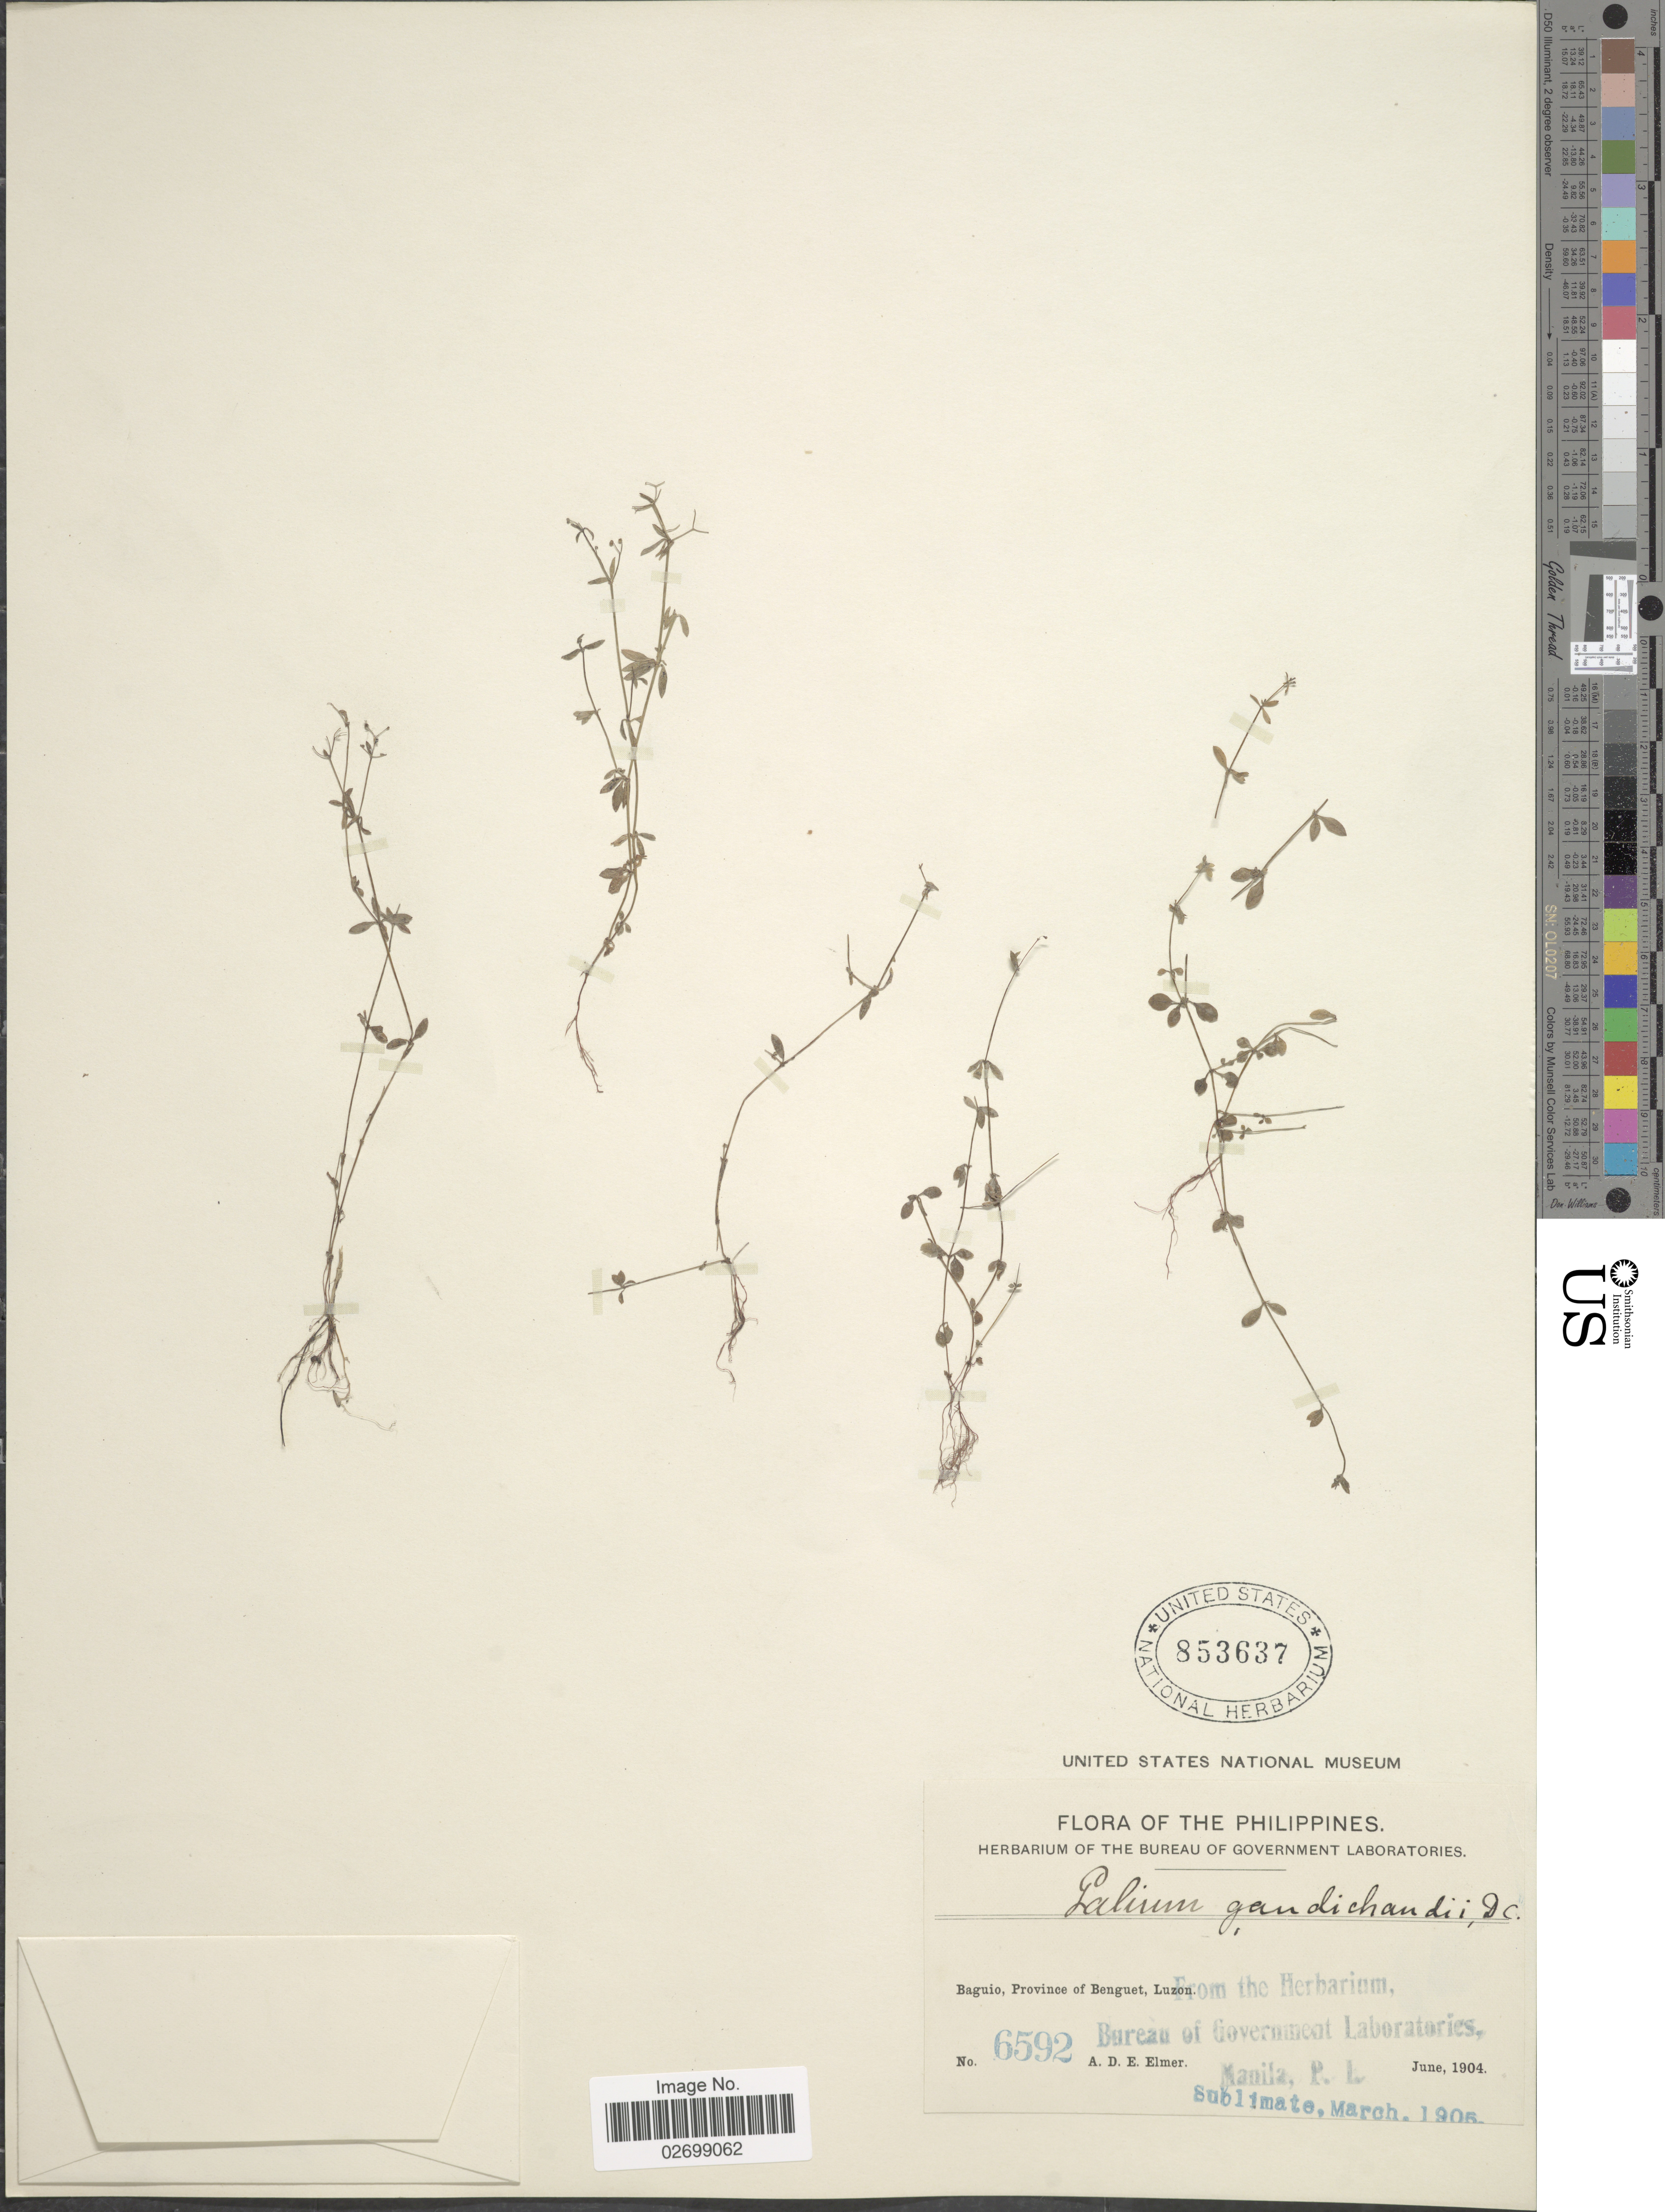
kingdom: Plantae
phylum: Tracheophyta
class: Magnoliopsida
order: Gentianales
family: Rubiaceae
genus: Galium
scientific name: Galium gaudichaudii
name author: DC.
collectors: A. D. E. Elmer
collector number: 6592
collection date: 1904-06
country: Philippines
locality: Baguio, Province of Benguet, Luzon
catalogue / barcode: US 853637